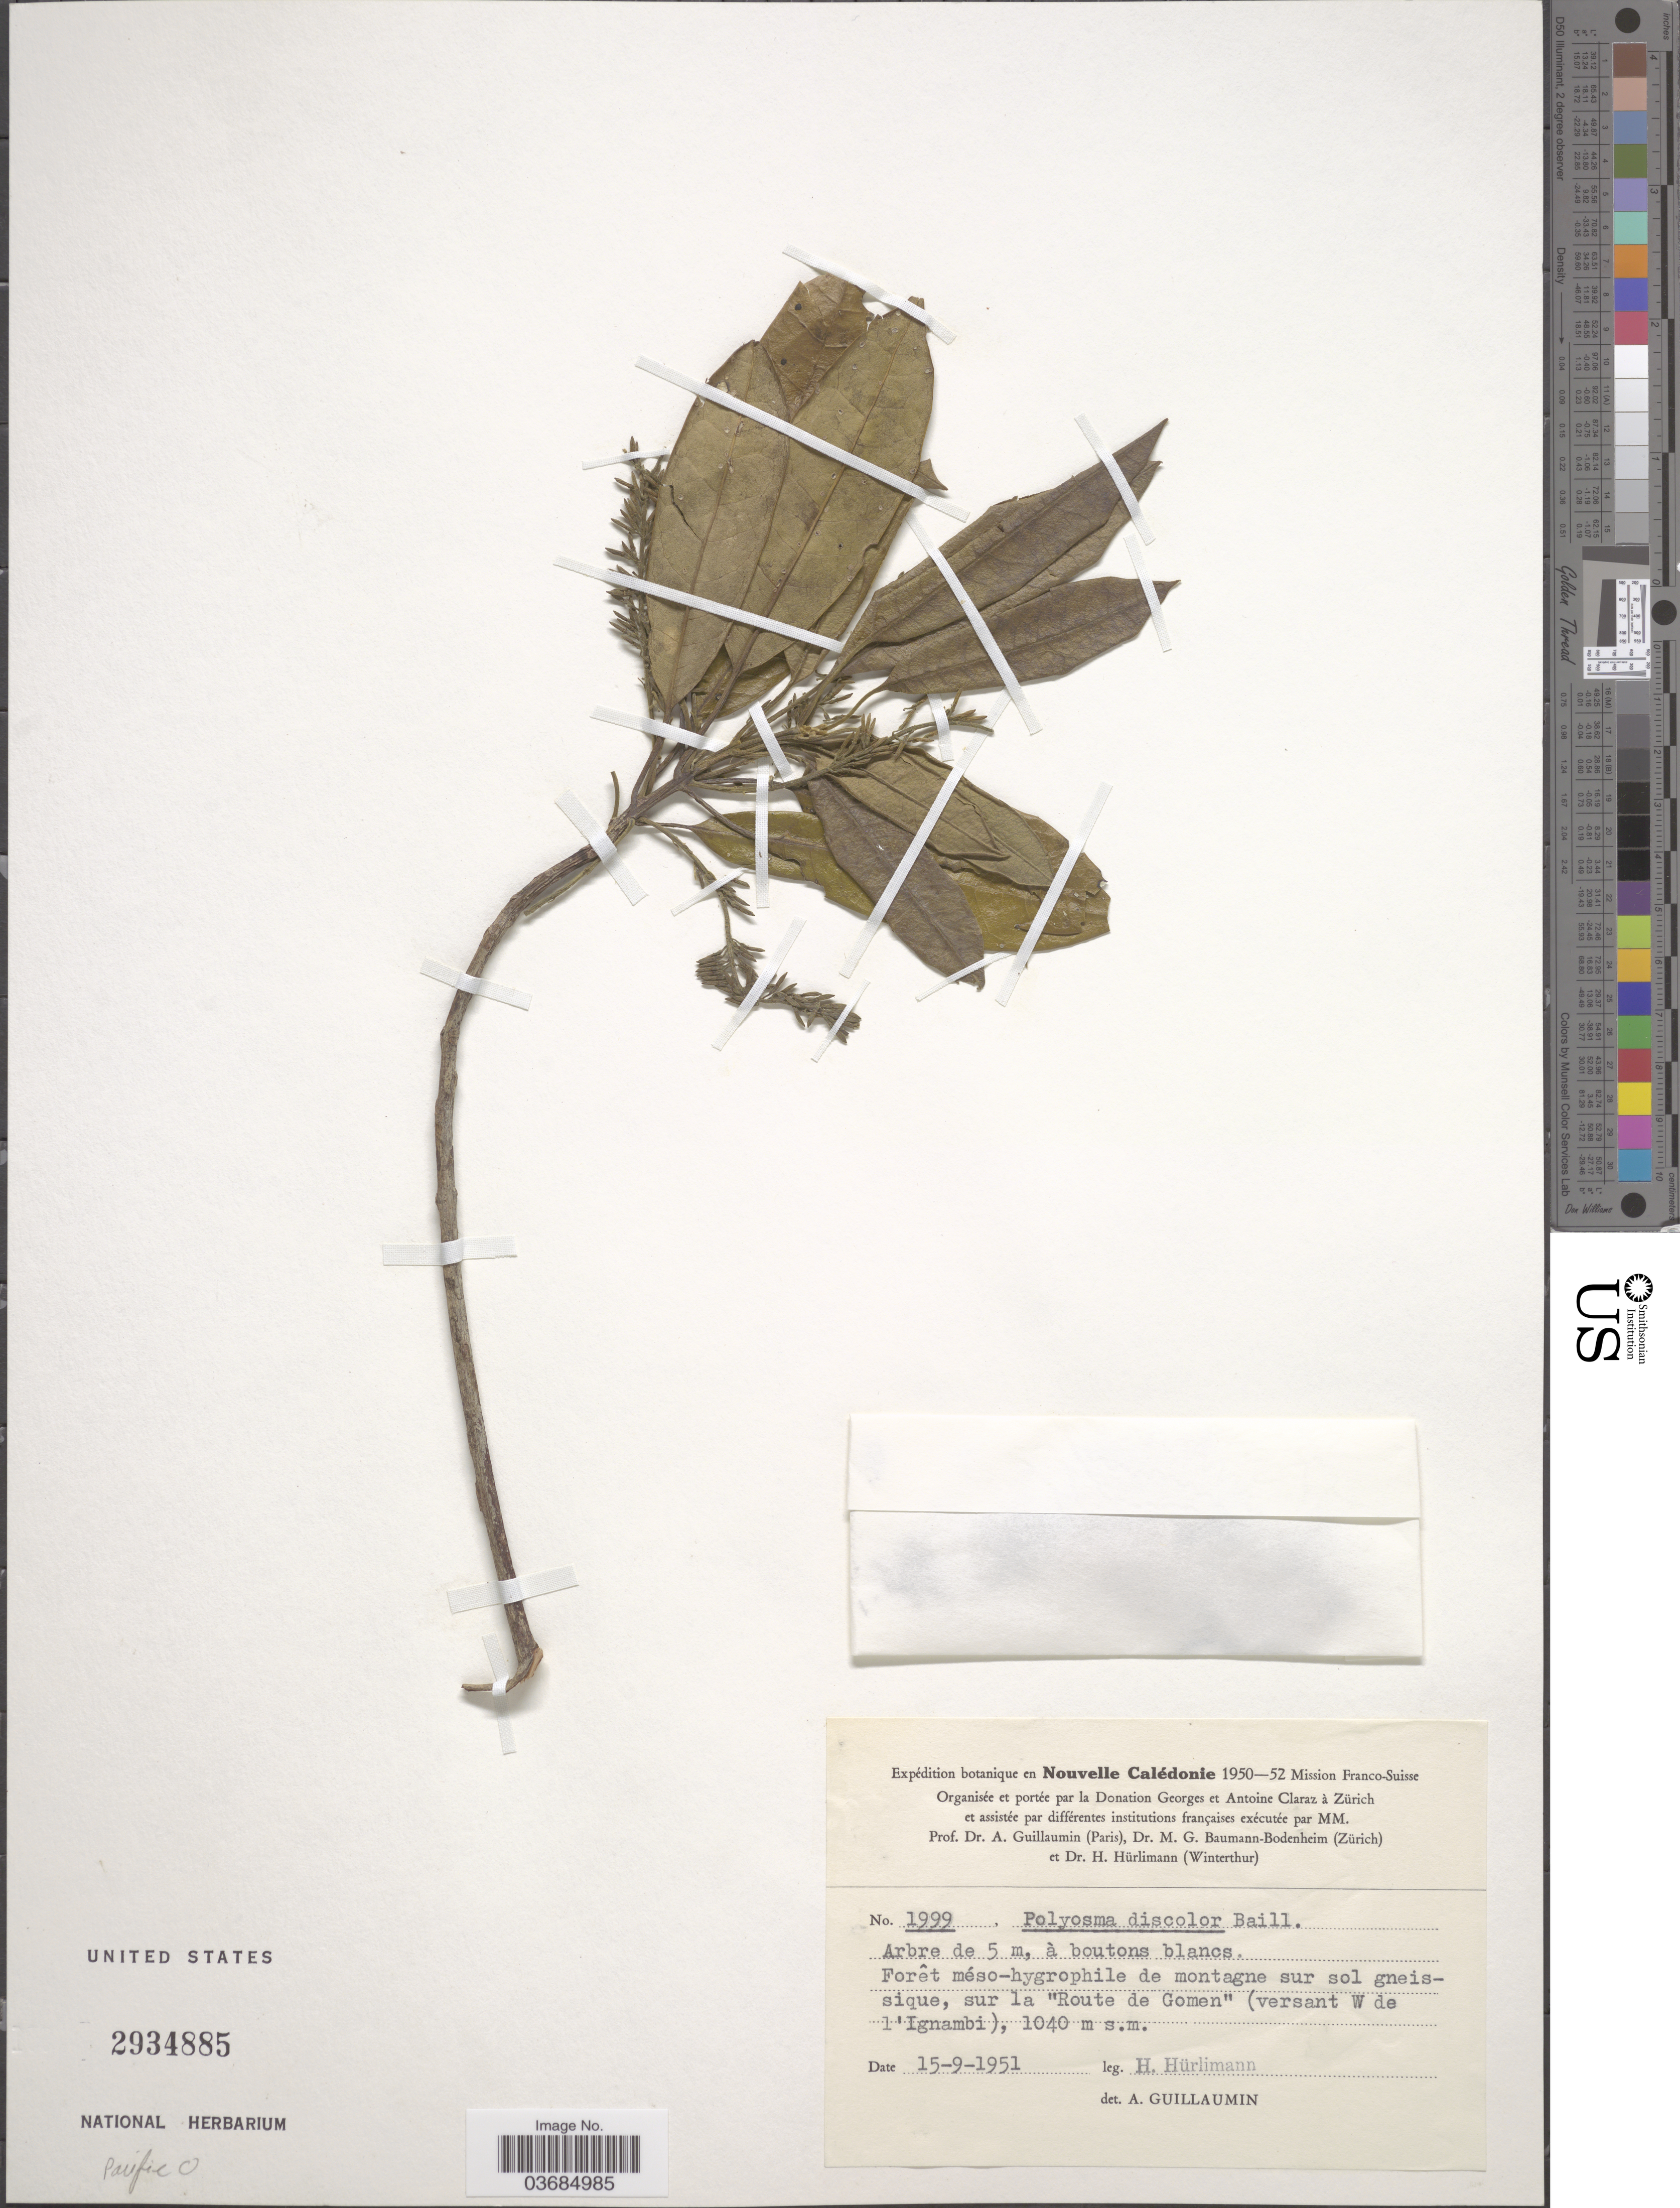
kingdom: Plantae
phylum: Tracheophyta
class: Magnoliopsida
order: Escalloniales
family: Escalloniaceae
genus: Polyosma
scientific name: Polyosma discolor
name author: Baill.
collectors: H. Hürlimann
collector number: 1999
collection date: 1951-09-15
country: New Caledonia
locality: Expédition botanique en Nouvelle Calédonie 1950-52 Mission Franco-Suisse. Sur la "Route de Gomen" (versant W de l'Ignambi).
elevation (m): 1040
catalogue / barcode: US 2934885